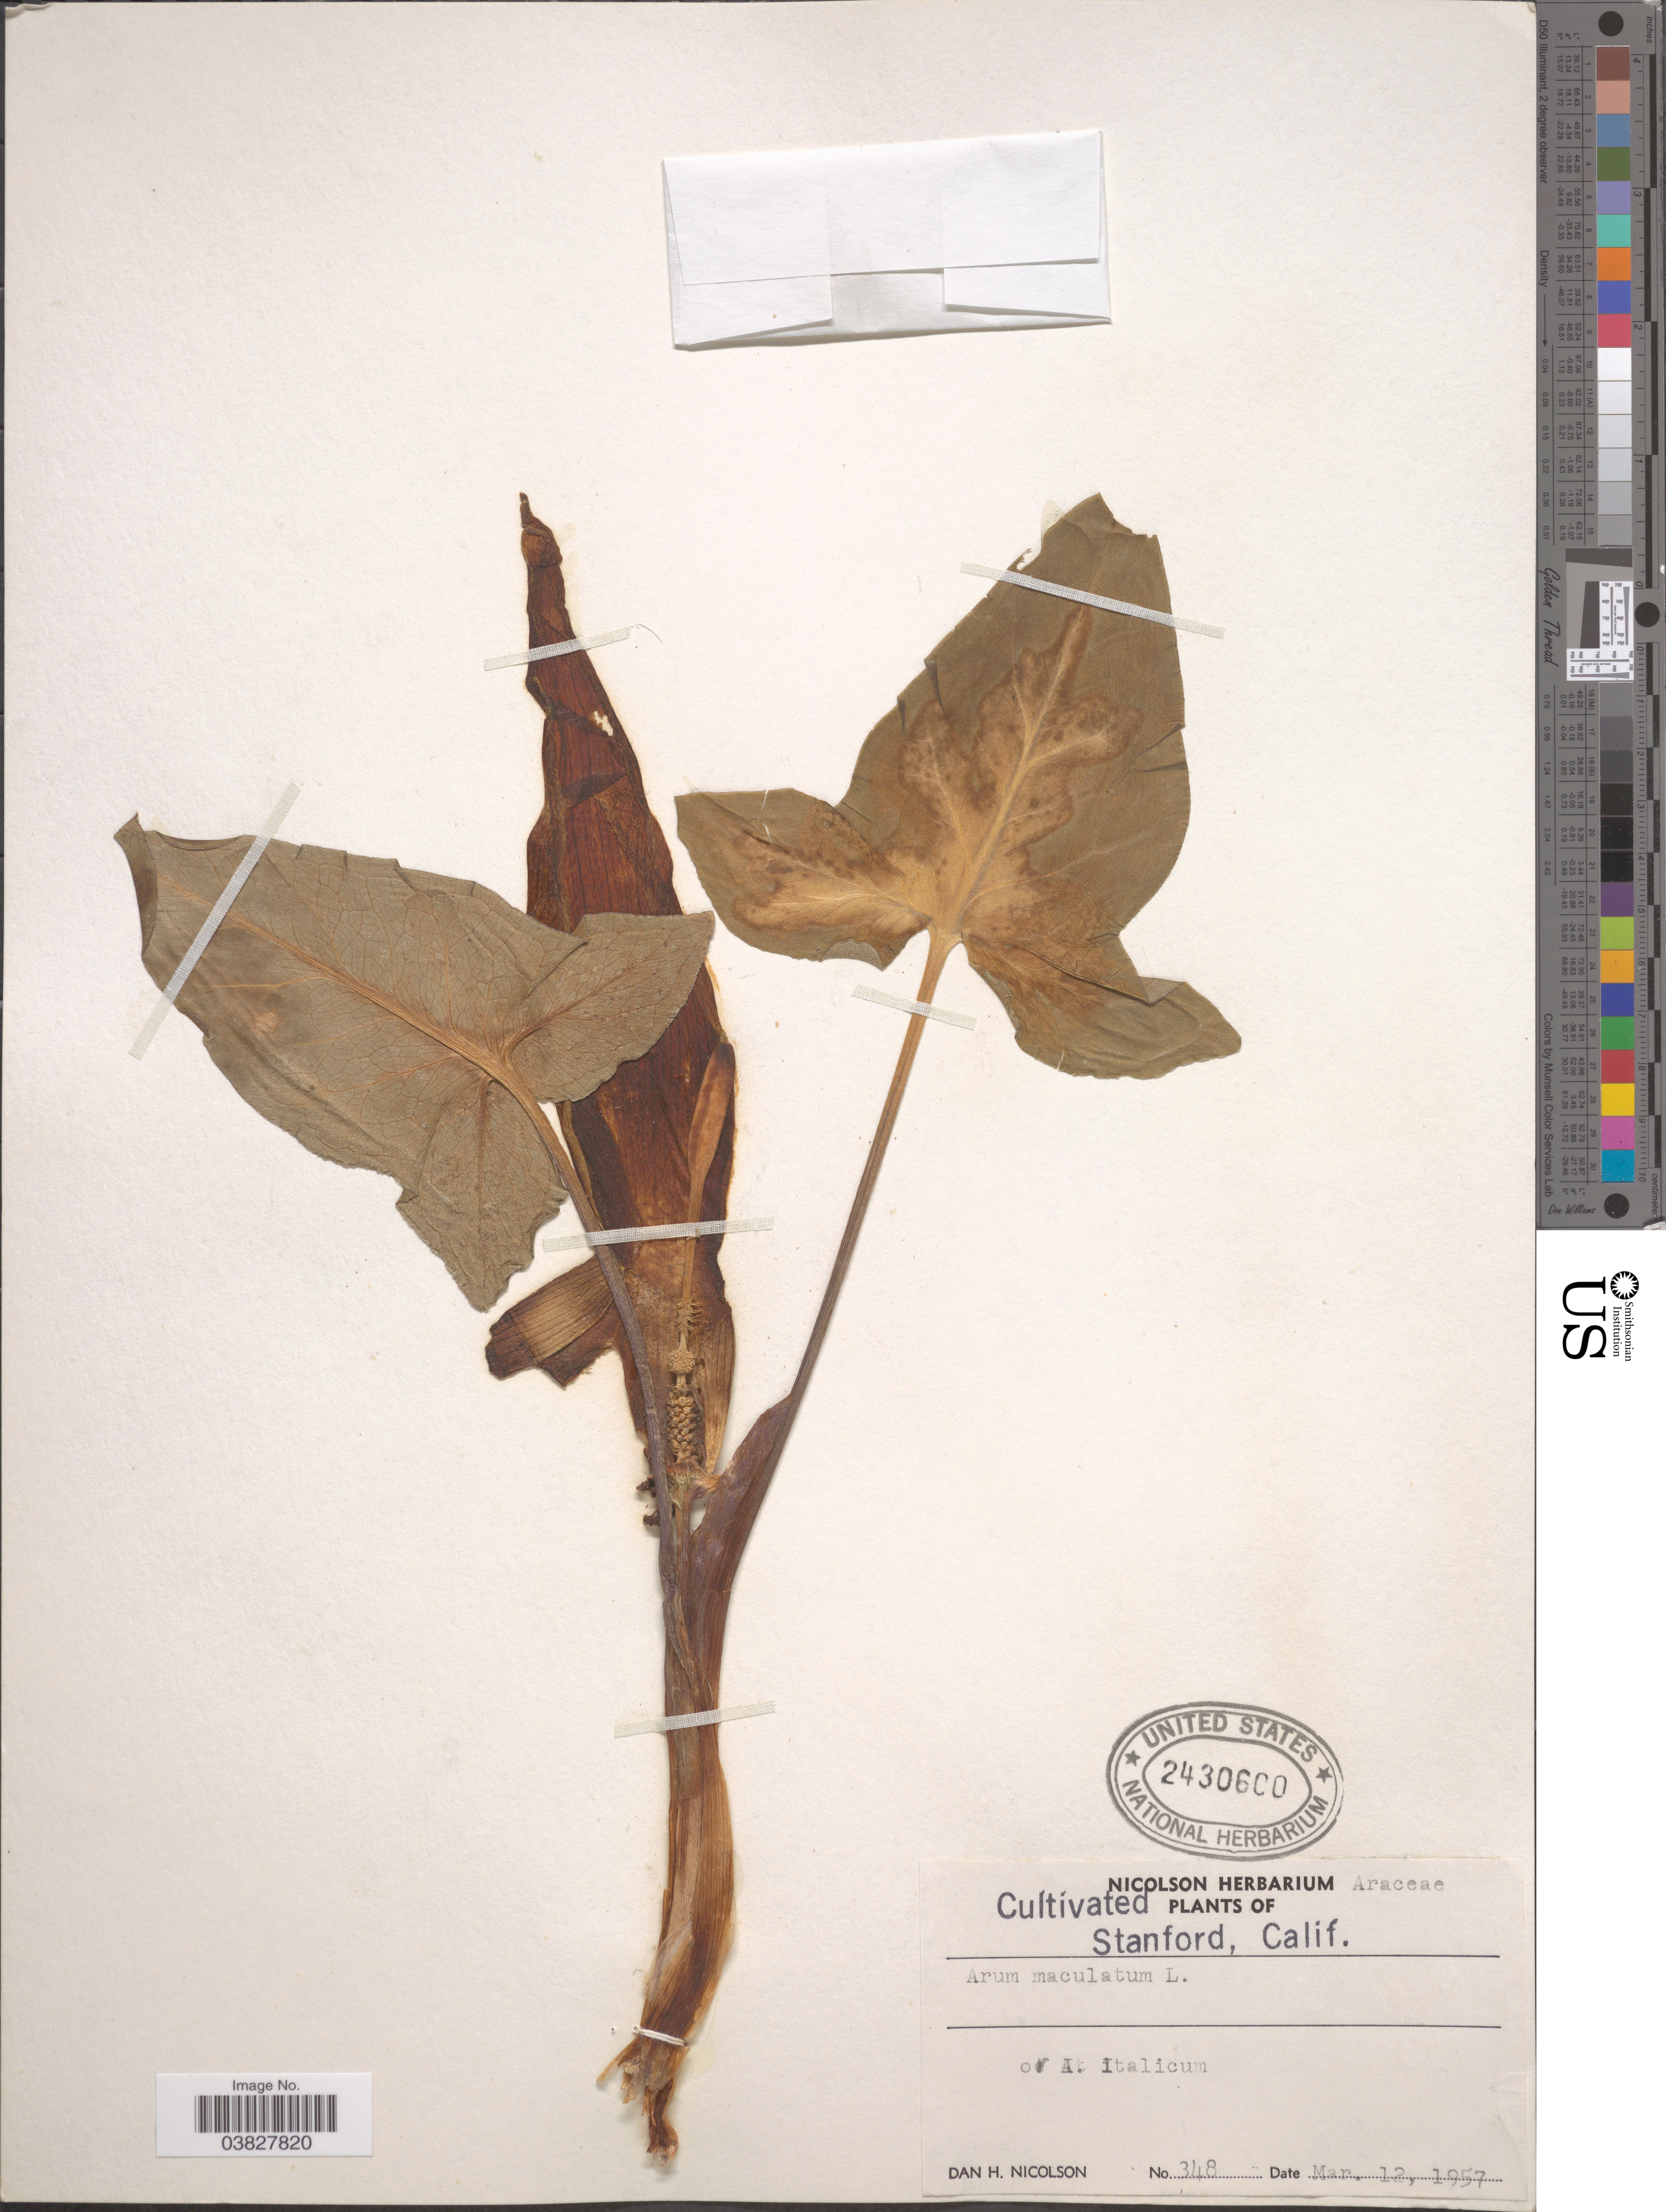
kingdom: Plantae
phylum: Tracheophyta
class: Liliopsida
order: Alismatales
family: Araceae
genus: Arum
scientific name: Arum maculatum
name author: L.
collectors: D. H. Nicolson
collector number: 348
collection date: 1957-03-12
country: United States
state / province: California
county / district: Santa Clara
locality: Stanford. At Italicum.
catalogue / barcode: US 2430600